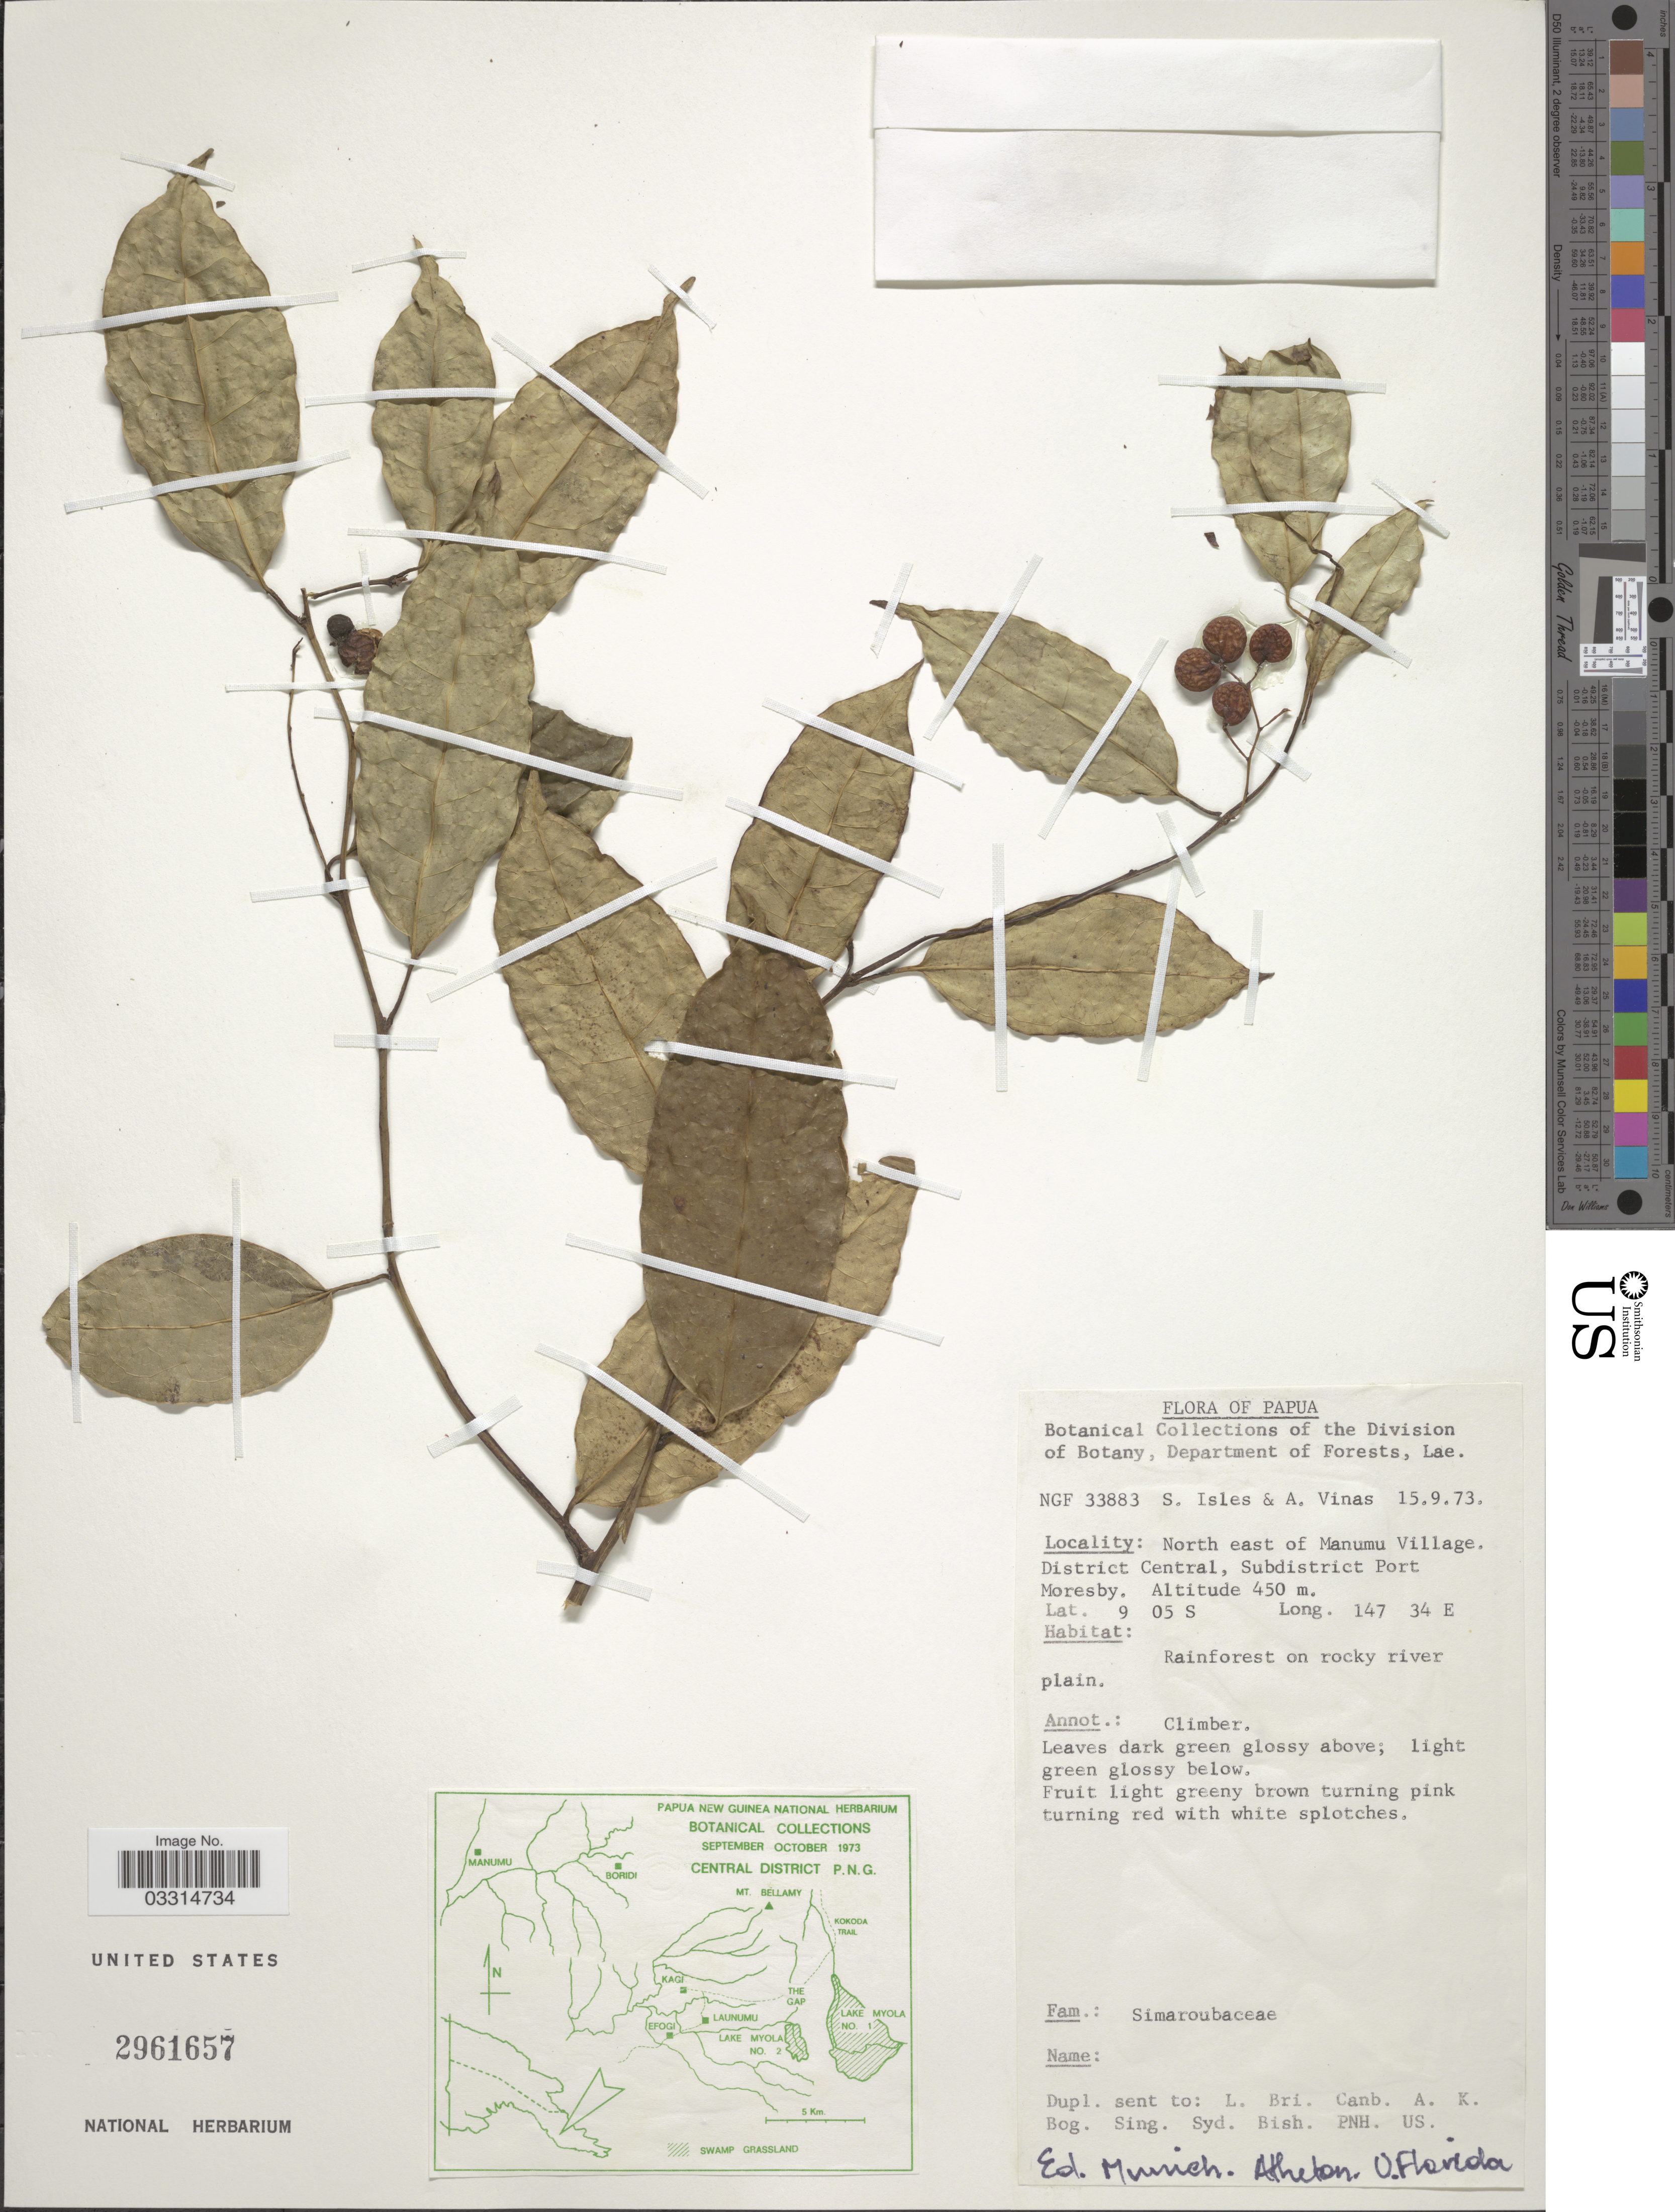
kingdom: Plantae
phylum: Tracheophyta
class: Magnoliopsida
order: Proteales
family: Sabiaceae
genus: Sabia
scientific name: Sabia pauciflora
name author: Blume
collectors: S. Isles & A. Vinas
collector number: NGF33883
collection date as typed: Transcribed d/m/y: 15/9/73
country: Papua New Guinea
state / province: Central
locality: North east of Manumu Village. District Central, Subdistrict Port Moresby.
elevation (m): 450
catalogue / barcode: US 2961657